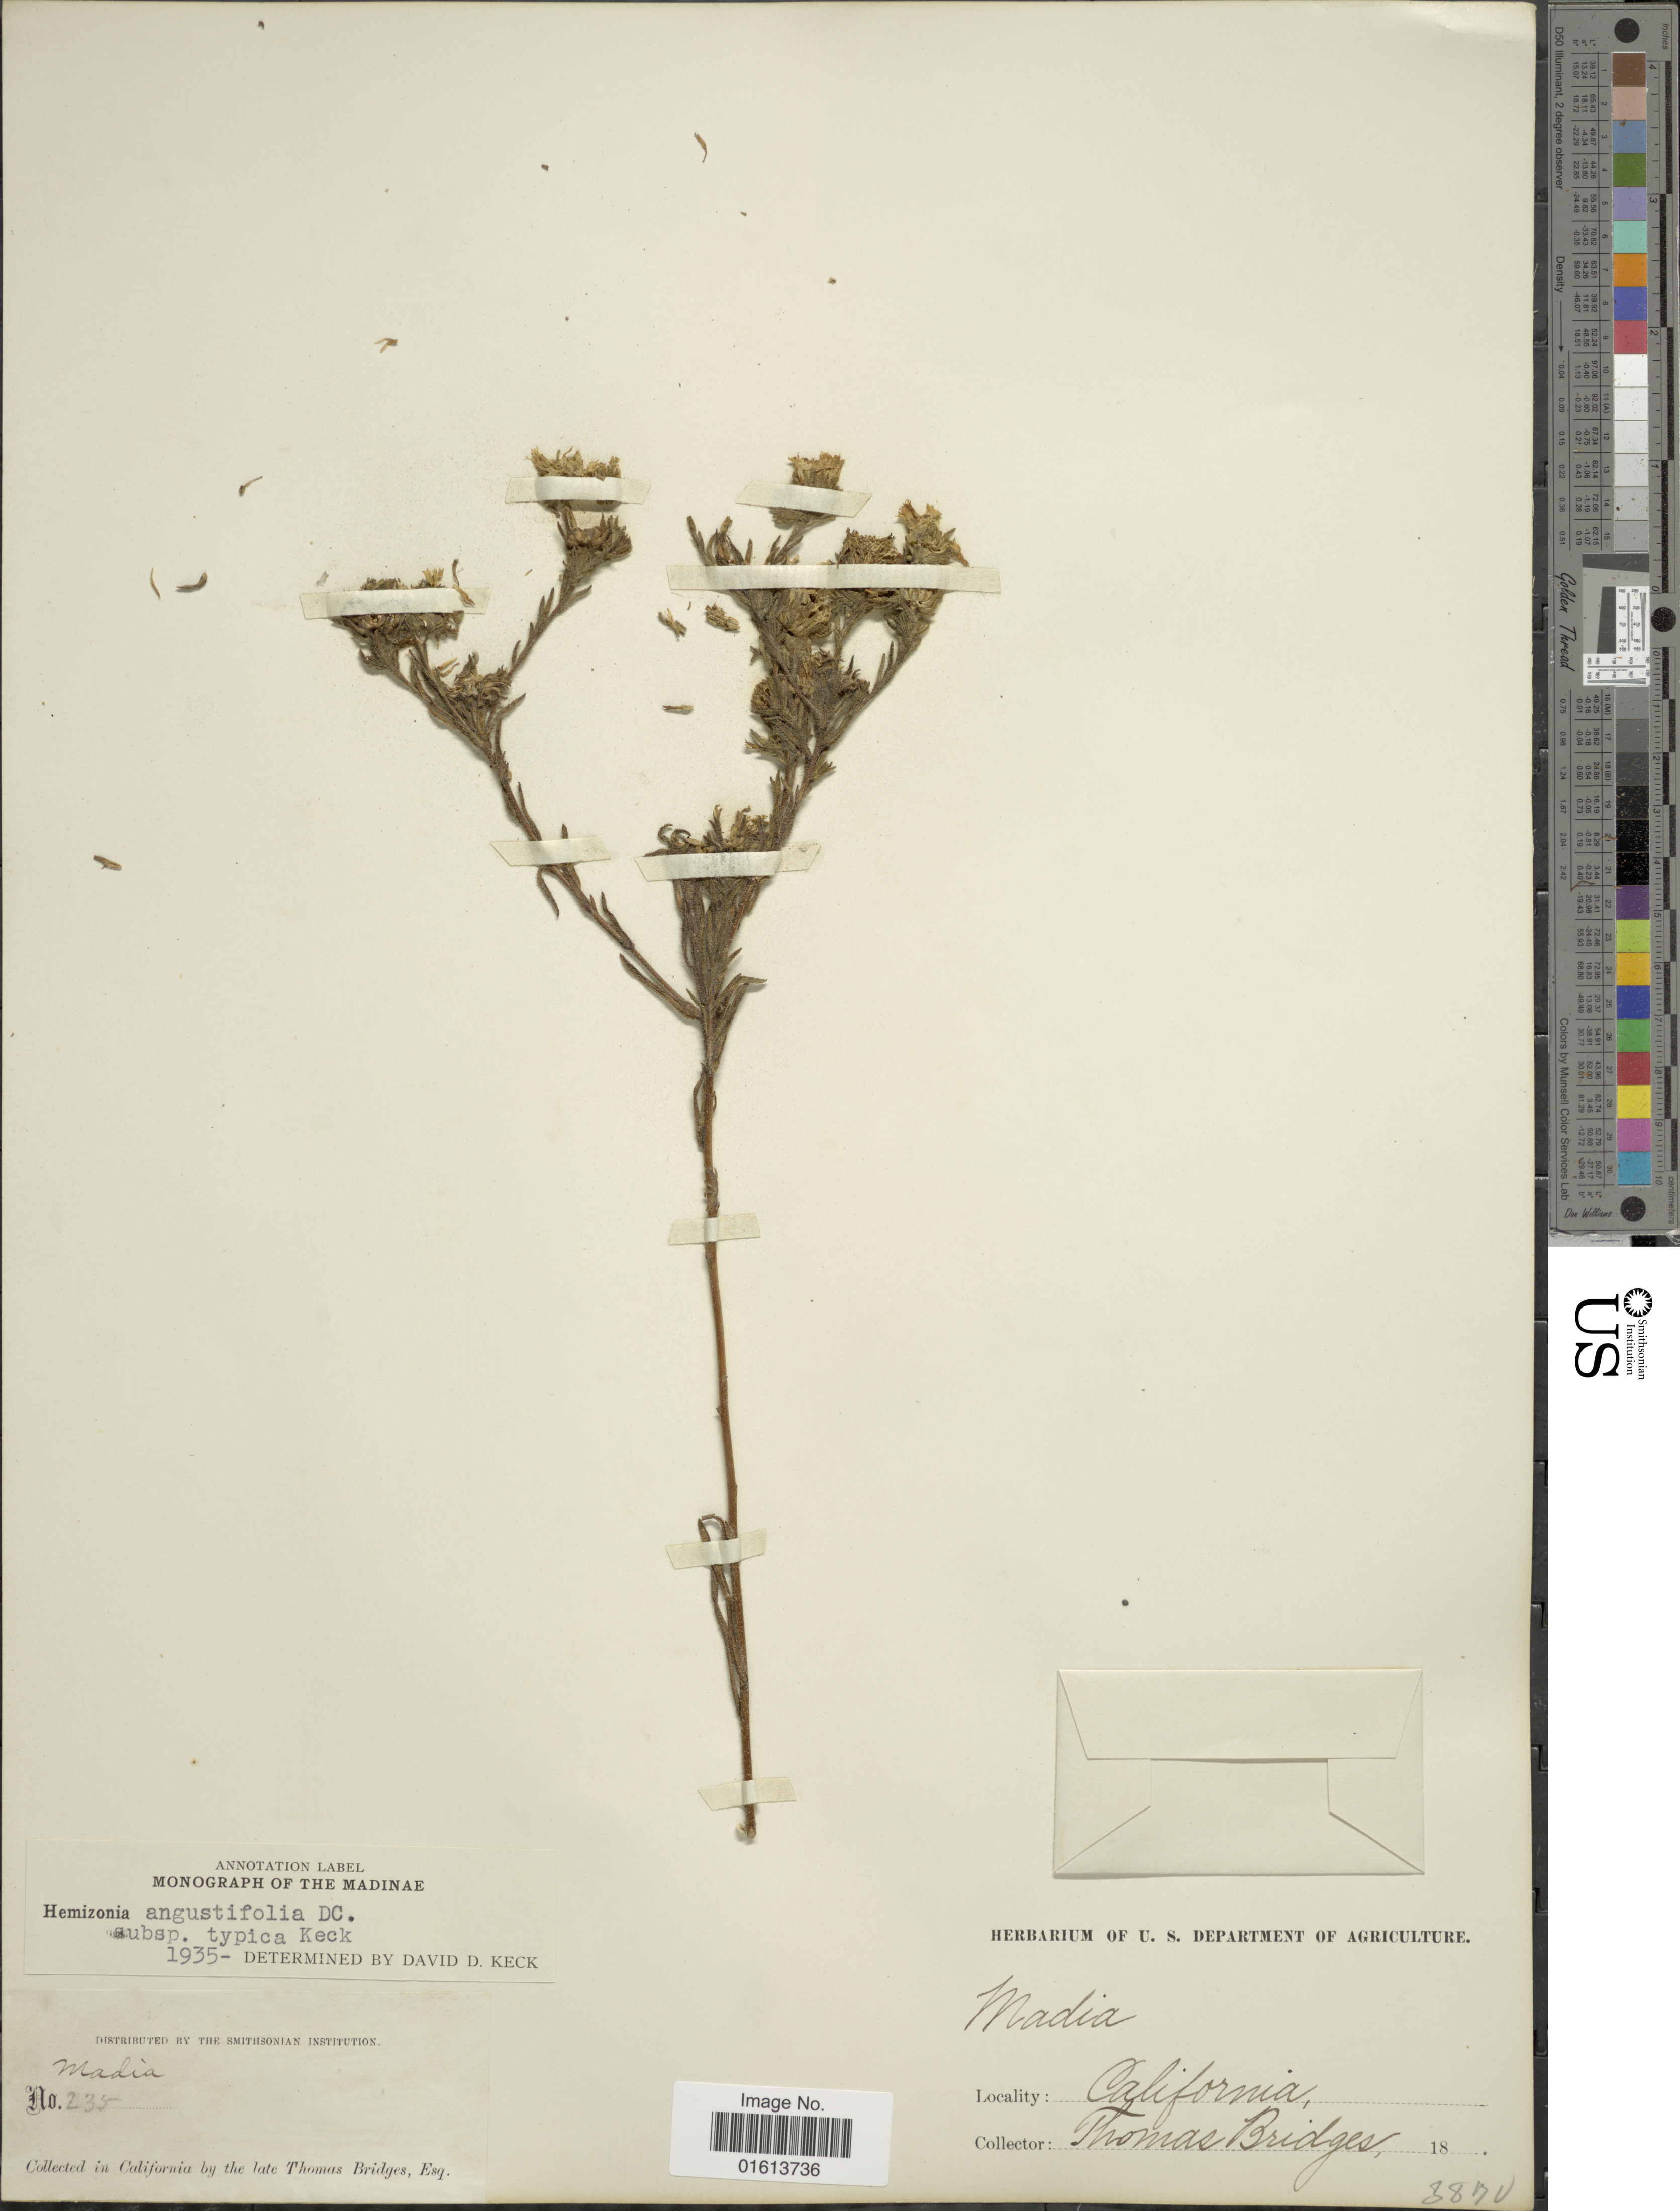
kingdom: Plantae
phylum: Tracheophyta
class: Magnoliopsida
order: Asterales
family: Asteraceae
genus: Deinandra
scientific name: Deinandra corymbosa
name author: (DC.) B.G. Baldwin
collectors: T. Bridges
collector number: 235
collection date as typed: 18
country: United States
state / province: California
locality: California.